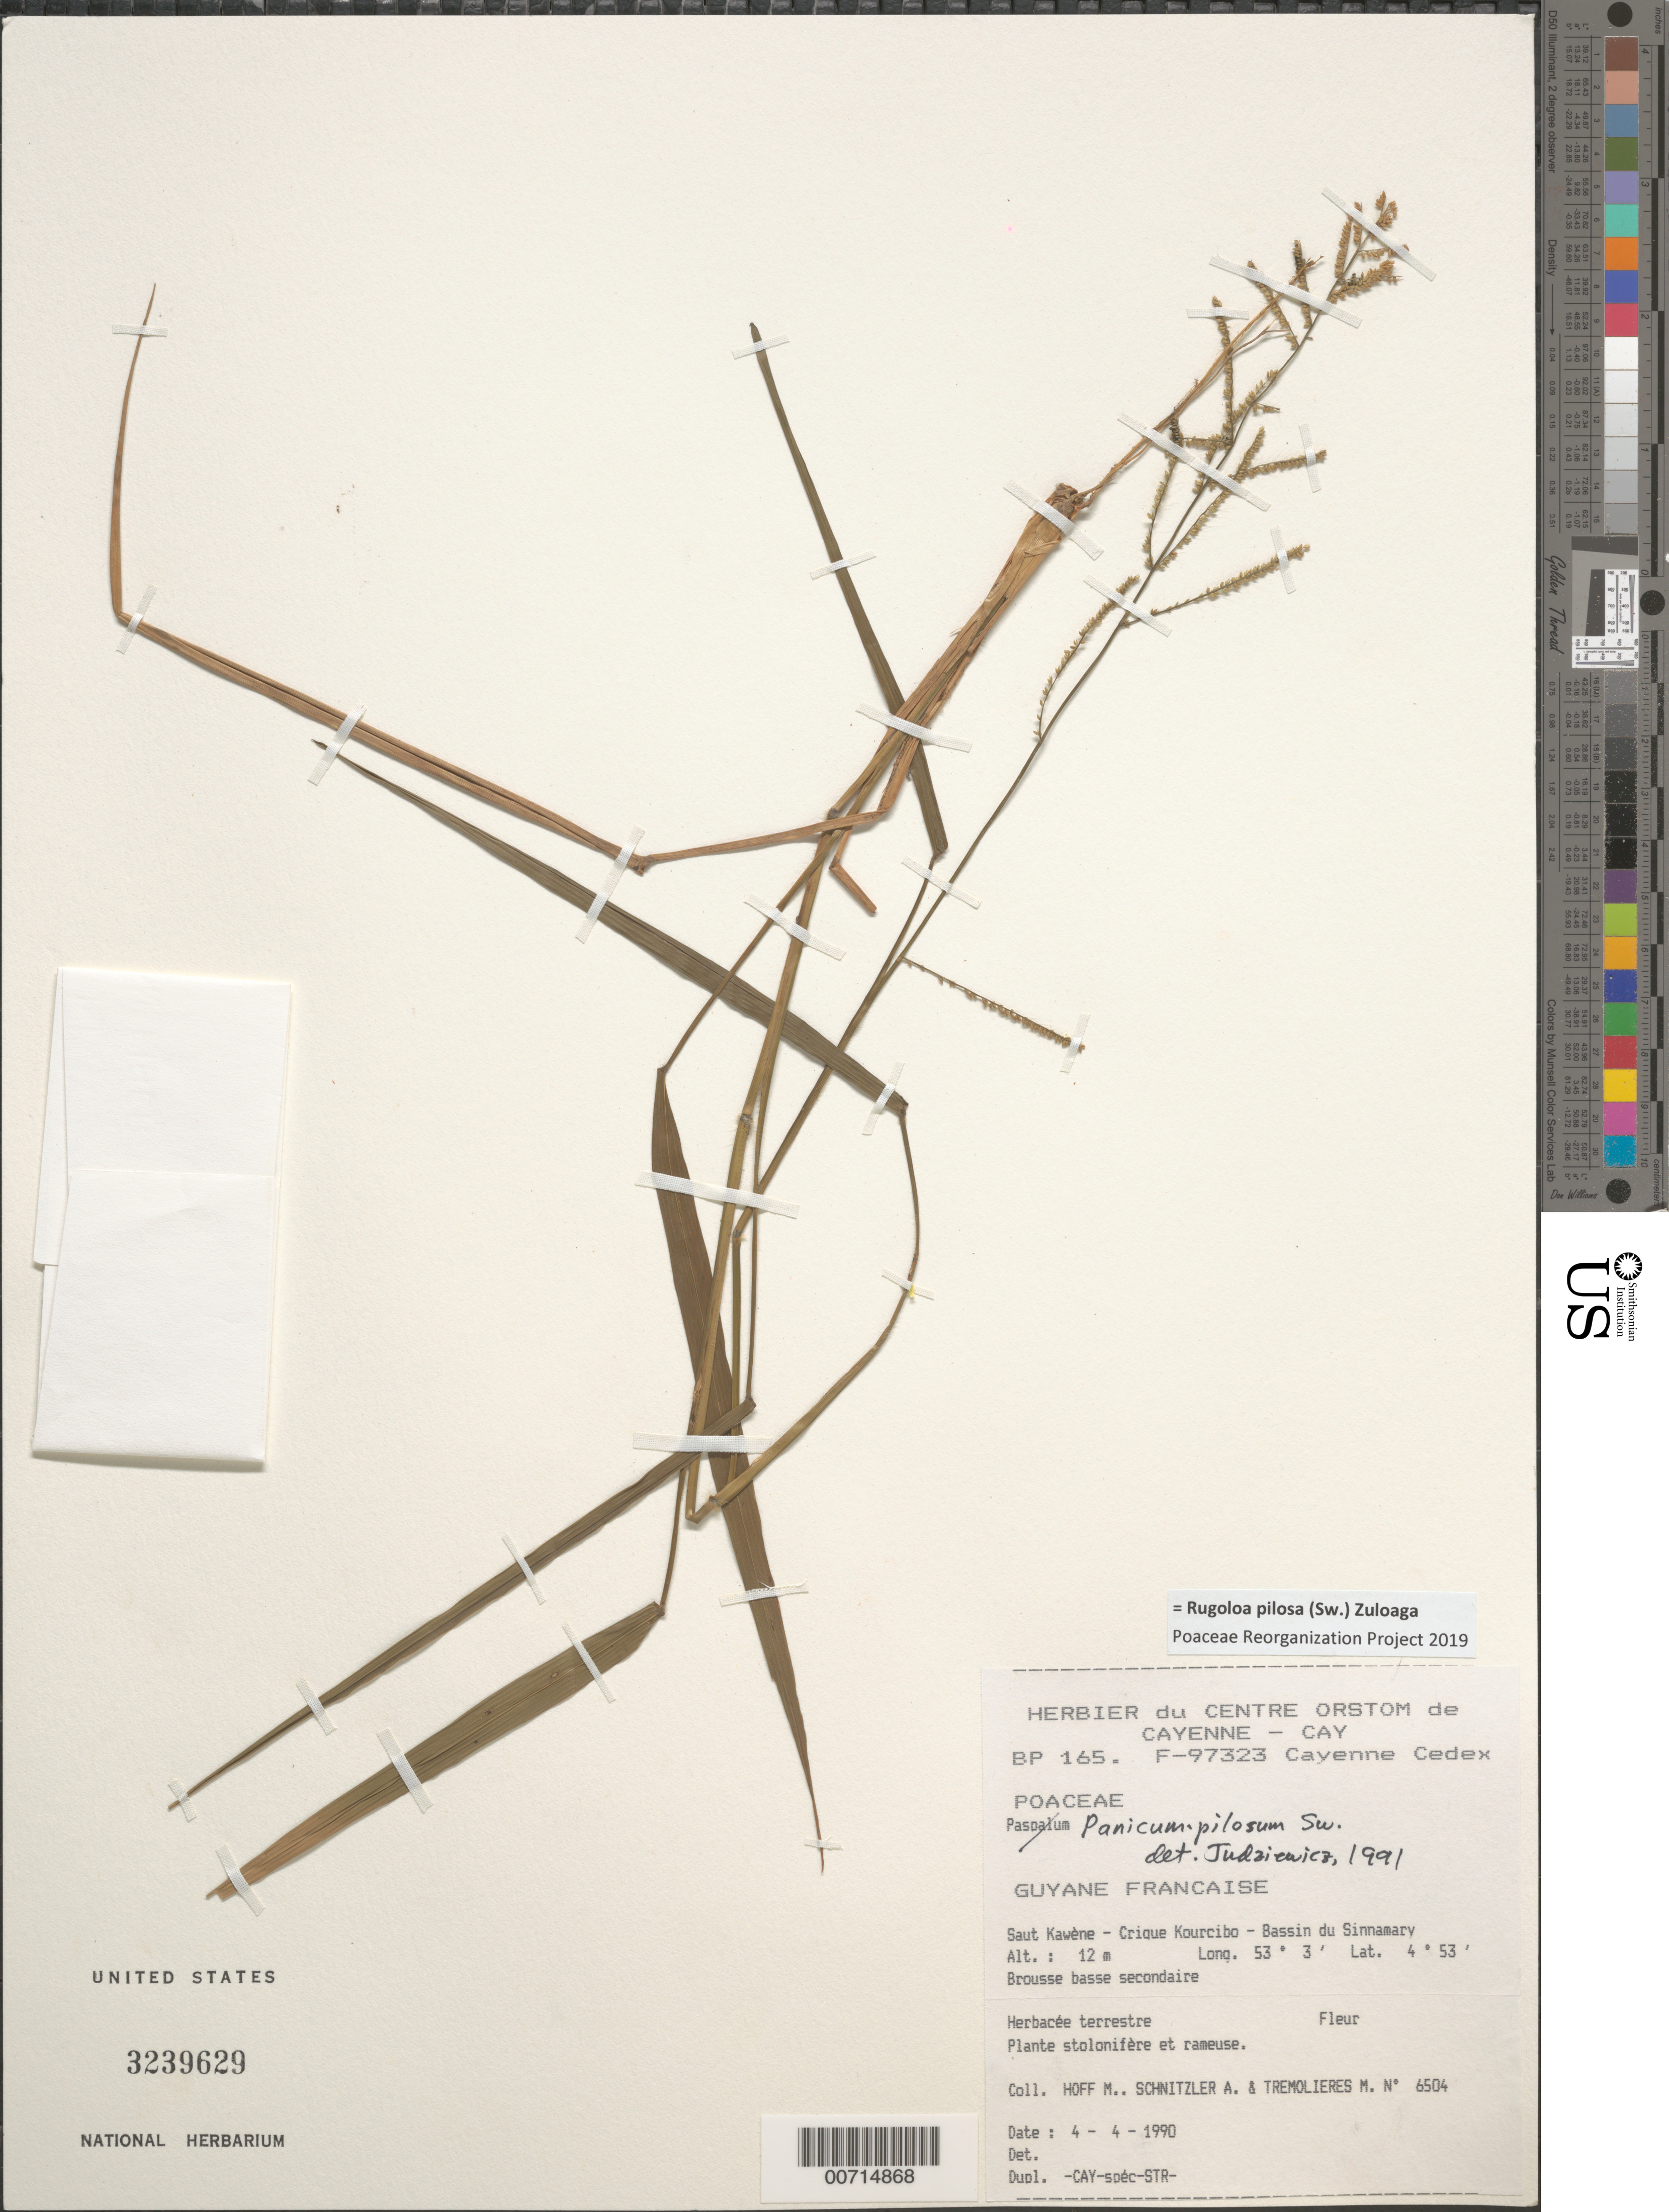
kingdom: Plantae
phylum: Tracheophyta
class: Liliopsida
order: Poales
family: Poaceae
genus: Panicum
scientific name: Panicum pilosum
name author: Sw.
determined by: Judziewicz, E. J.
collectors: M. Hoff, A. Schnitzler & M. Tremolieres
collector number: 6504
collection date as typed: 4-Apr-90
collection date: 1990-04-04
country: French Guiana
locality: Saut Kawène, Crique Kourcibo, Bassin du Sinnamary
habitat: Secondary low bush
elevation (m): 12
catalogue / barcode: US 3239629